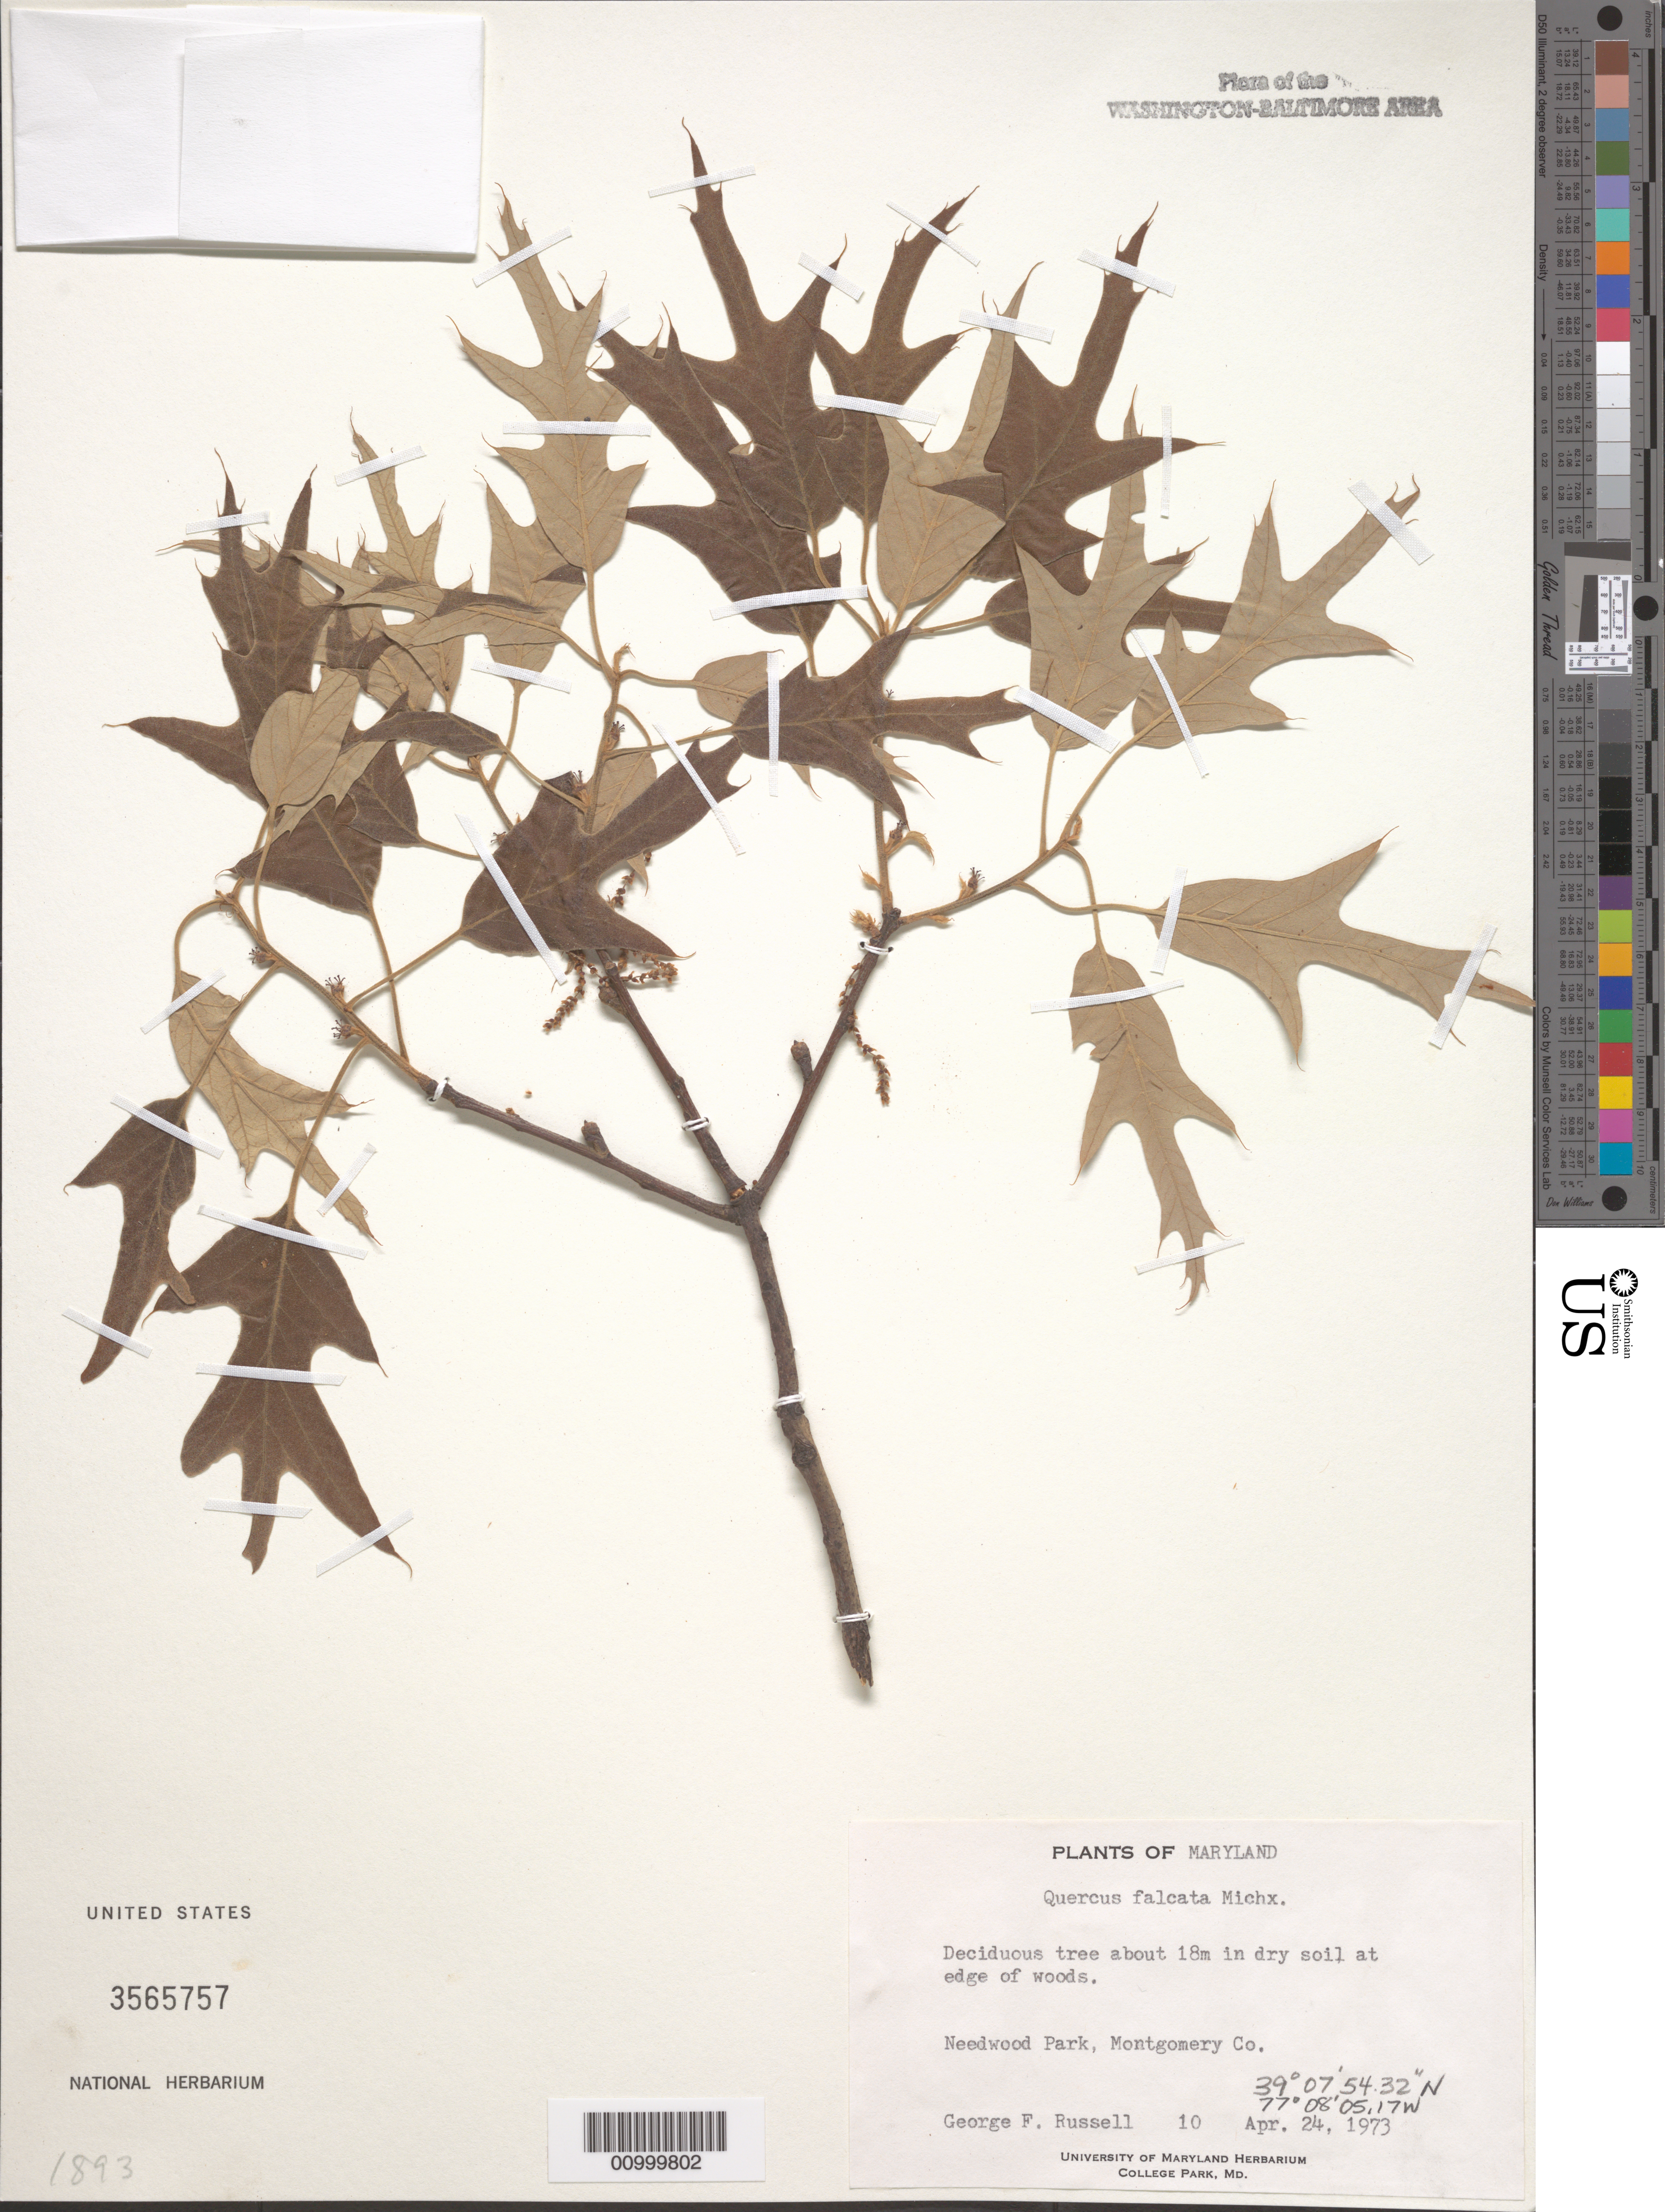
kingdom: Plantae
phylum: Tracheophyta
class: Magnoliopsida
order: Fagales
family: Fagaceae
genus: Quercus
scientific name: Quercus falcata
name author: Michx.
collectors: G. Russell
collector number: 10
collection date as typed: Apr. 24, 1973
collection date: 1973-04-24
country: United States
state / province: Maryland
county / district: Montgomery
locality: Needwood Park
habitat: Dry soil at edge of woods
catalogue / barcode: US 3565757